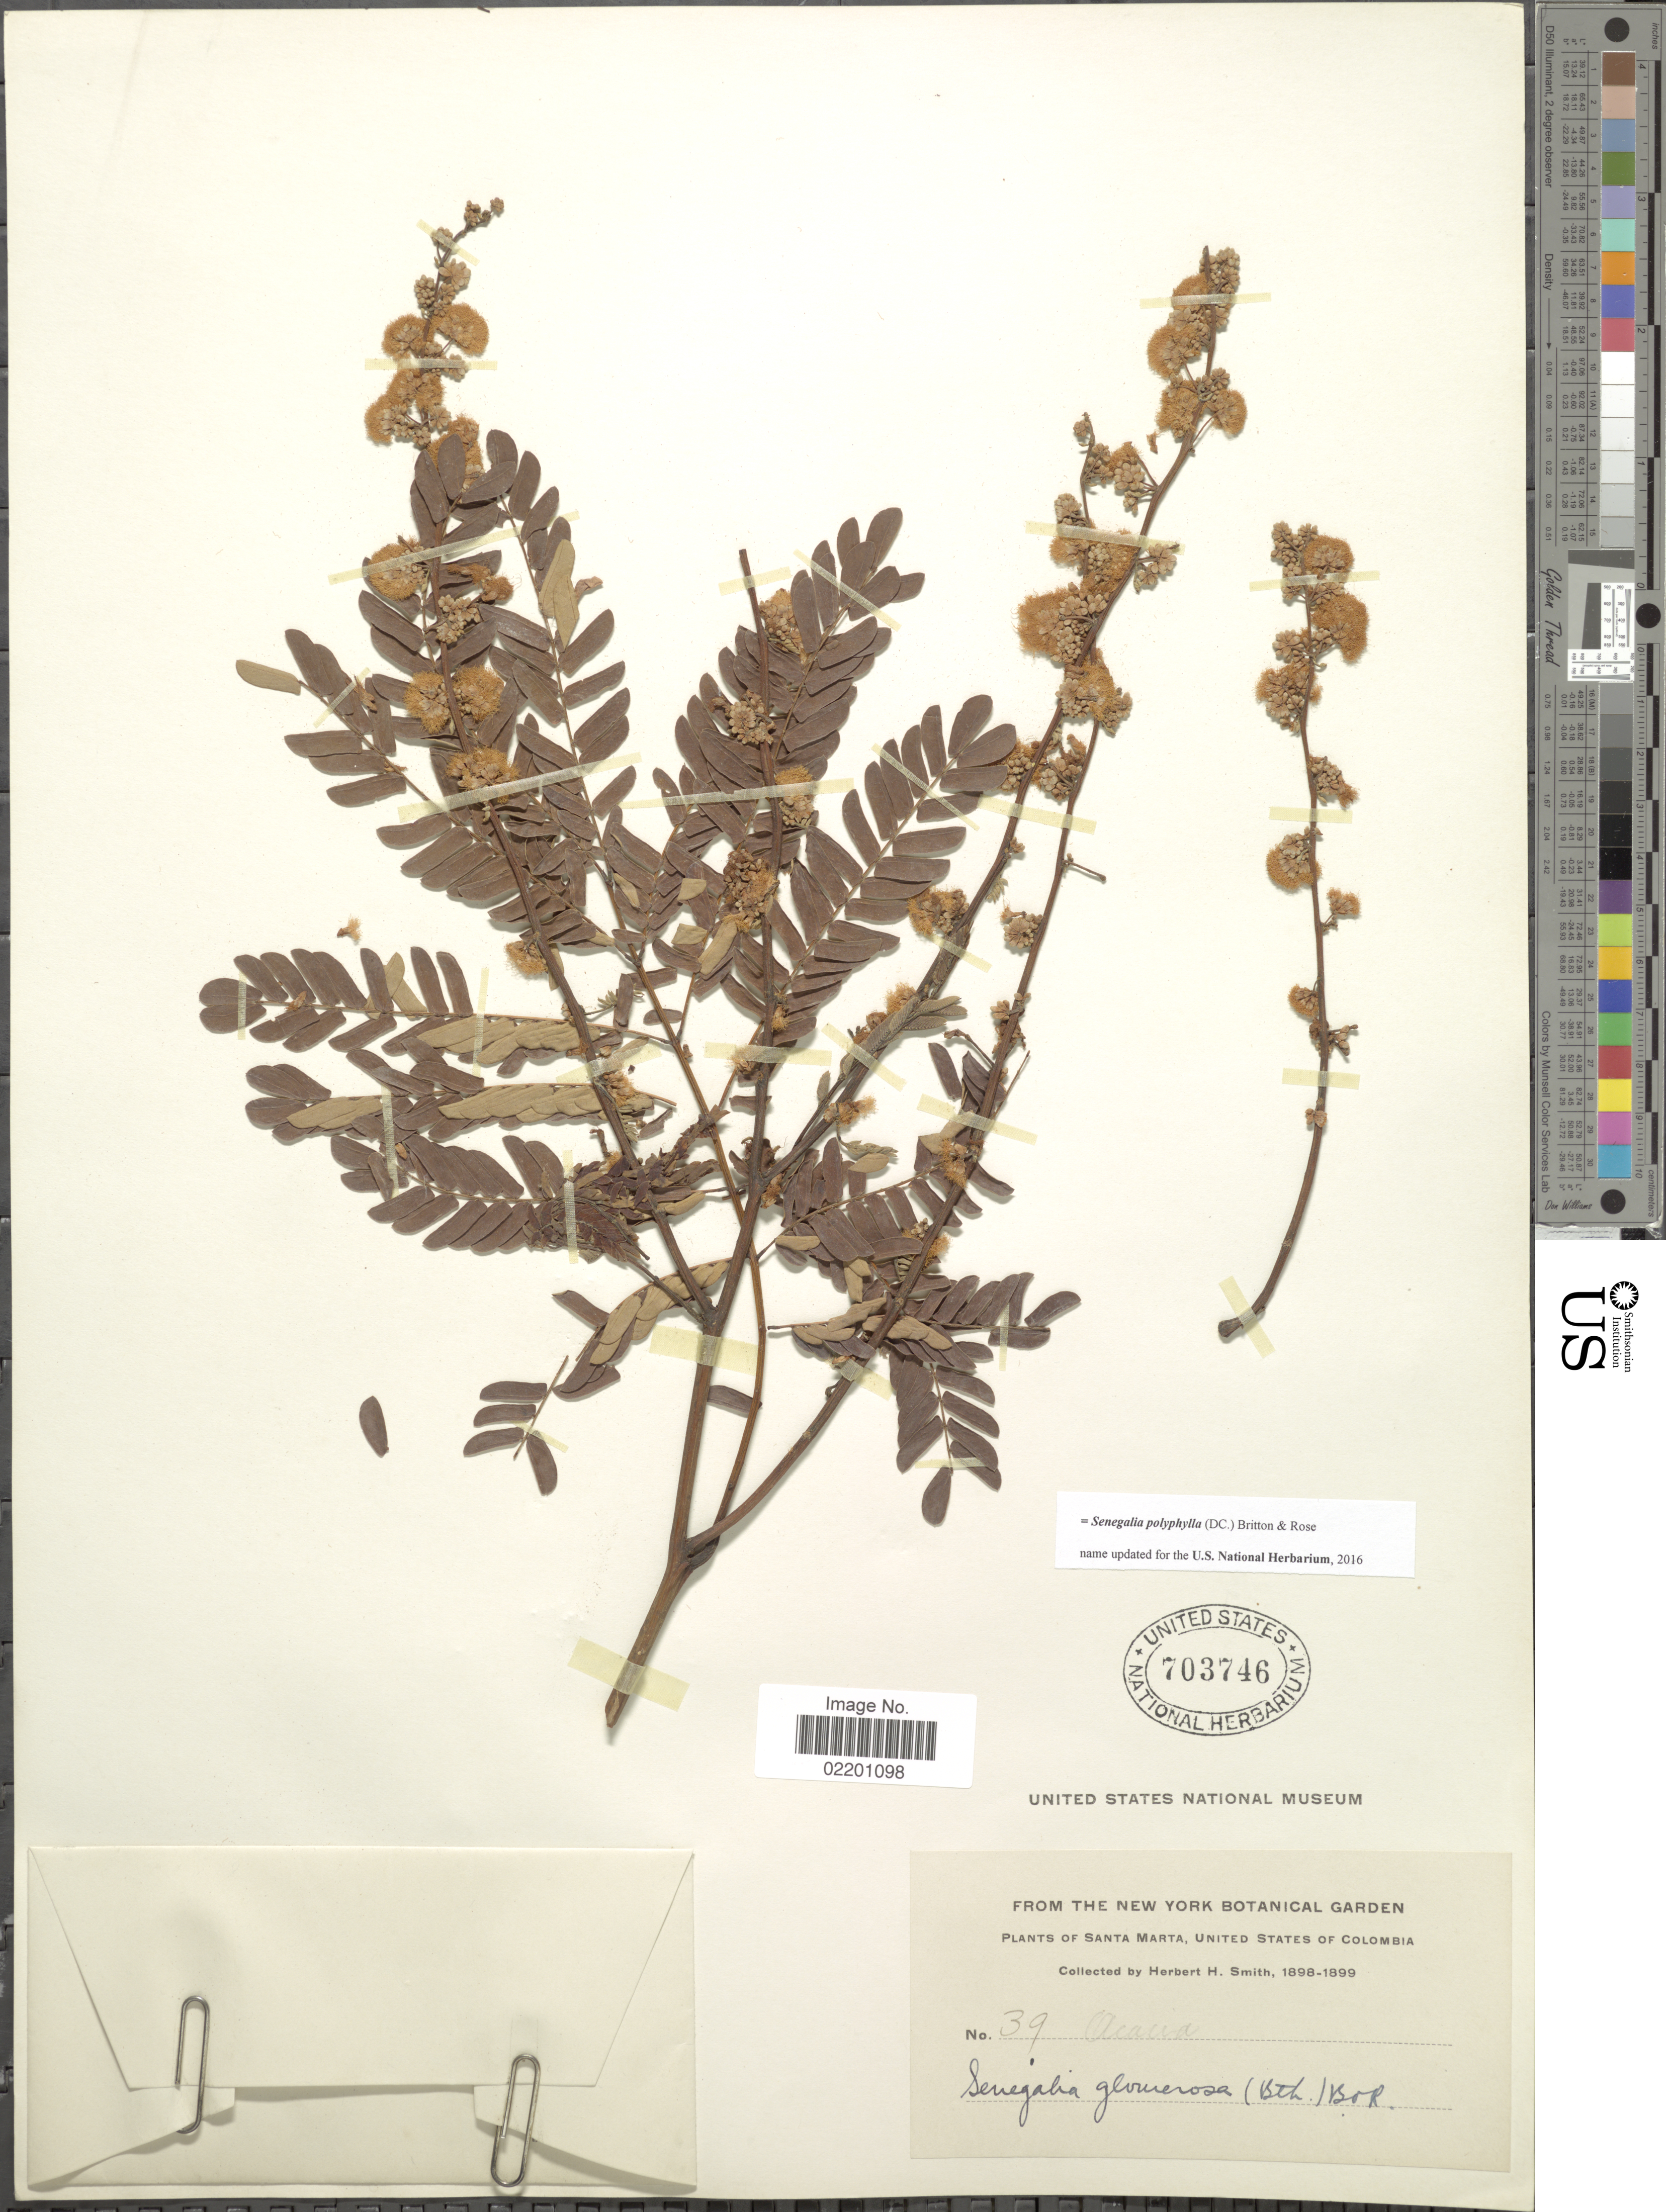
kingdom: Plantae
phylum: Tracheophyta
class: Magnoliopsida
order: Fabales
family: Fabaceae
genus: Senegalia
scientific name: Senegalia polyphylla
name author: (DC.) Britton & Rose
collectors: Herbert H. Smith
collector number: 39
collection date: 1898/1901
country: Colombia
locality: Santa Marta, United States of Colombia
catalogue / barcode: US 703746